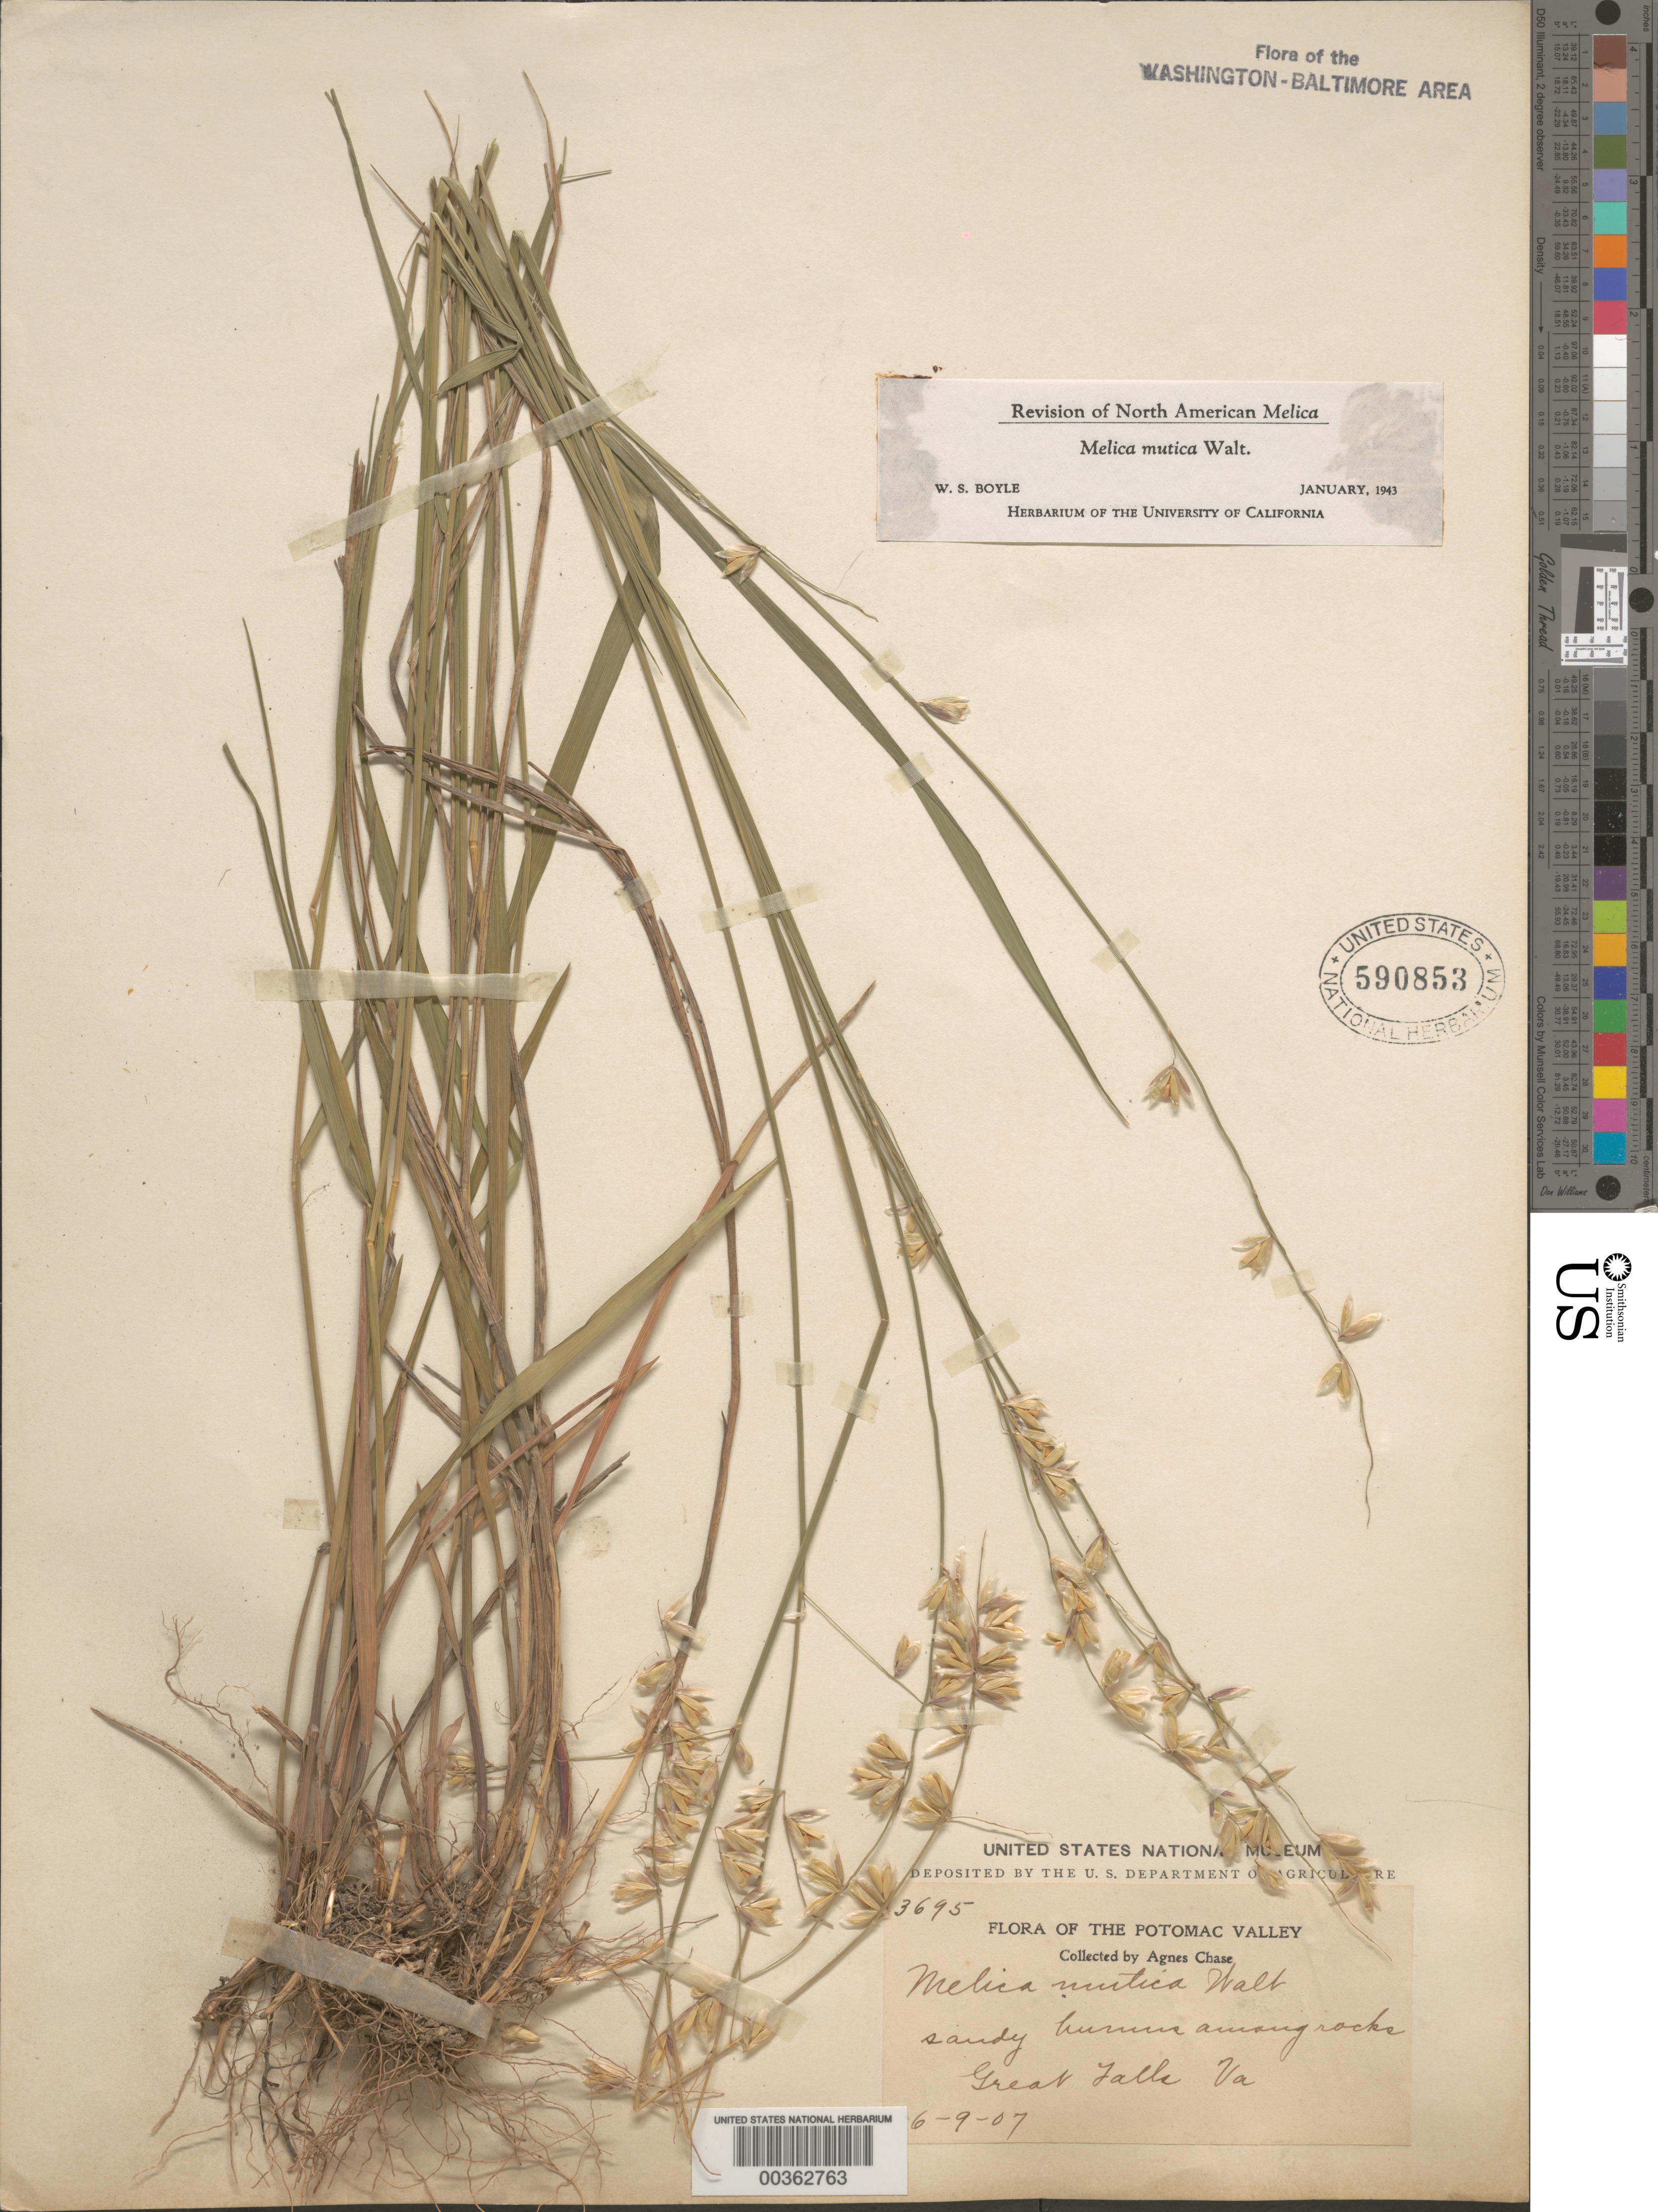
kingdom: Plantae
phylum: Tracheophyta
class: Liliopsida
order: Poales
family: Poaceae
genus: Melica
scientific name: Melica mutica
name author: Walter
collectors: A. Chase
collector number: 3695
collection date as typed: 06 Sep 1907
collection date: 1907-09-06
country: United States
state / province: Virginia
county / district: Fairfax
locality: Great Falls C. and O. Canal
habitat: Sandy humus among rocks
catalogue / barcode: US 590853